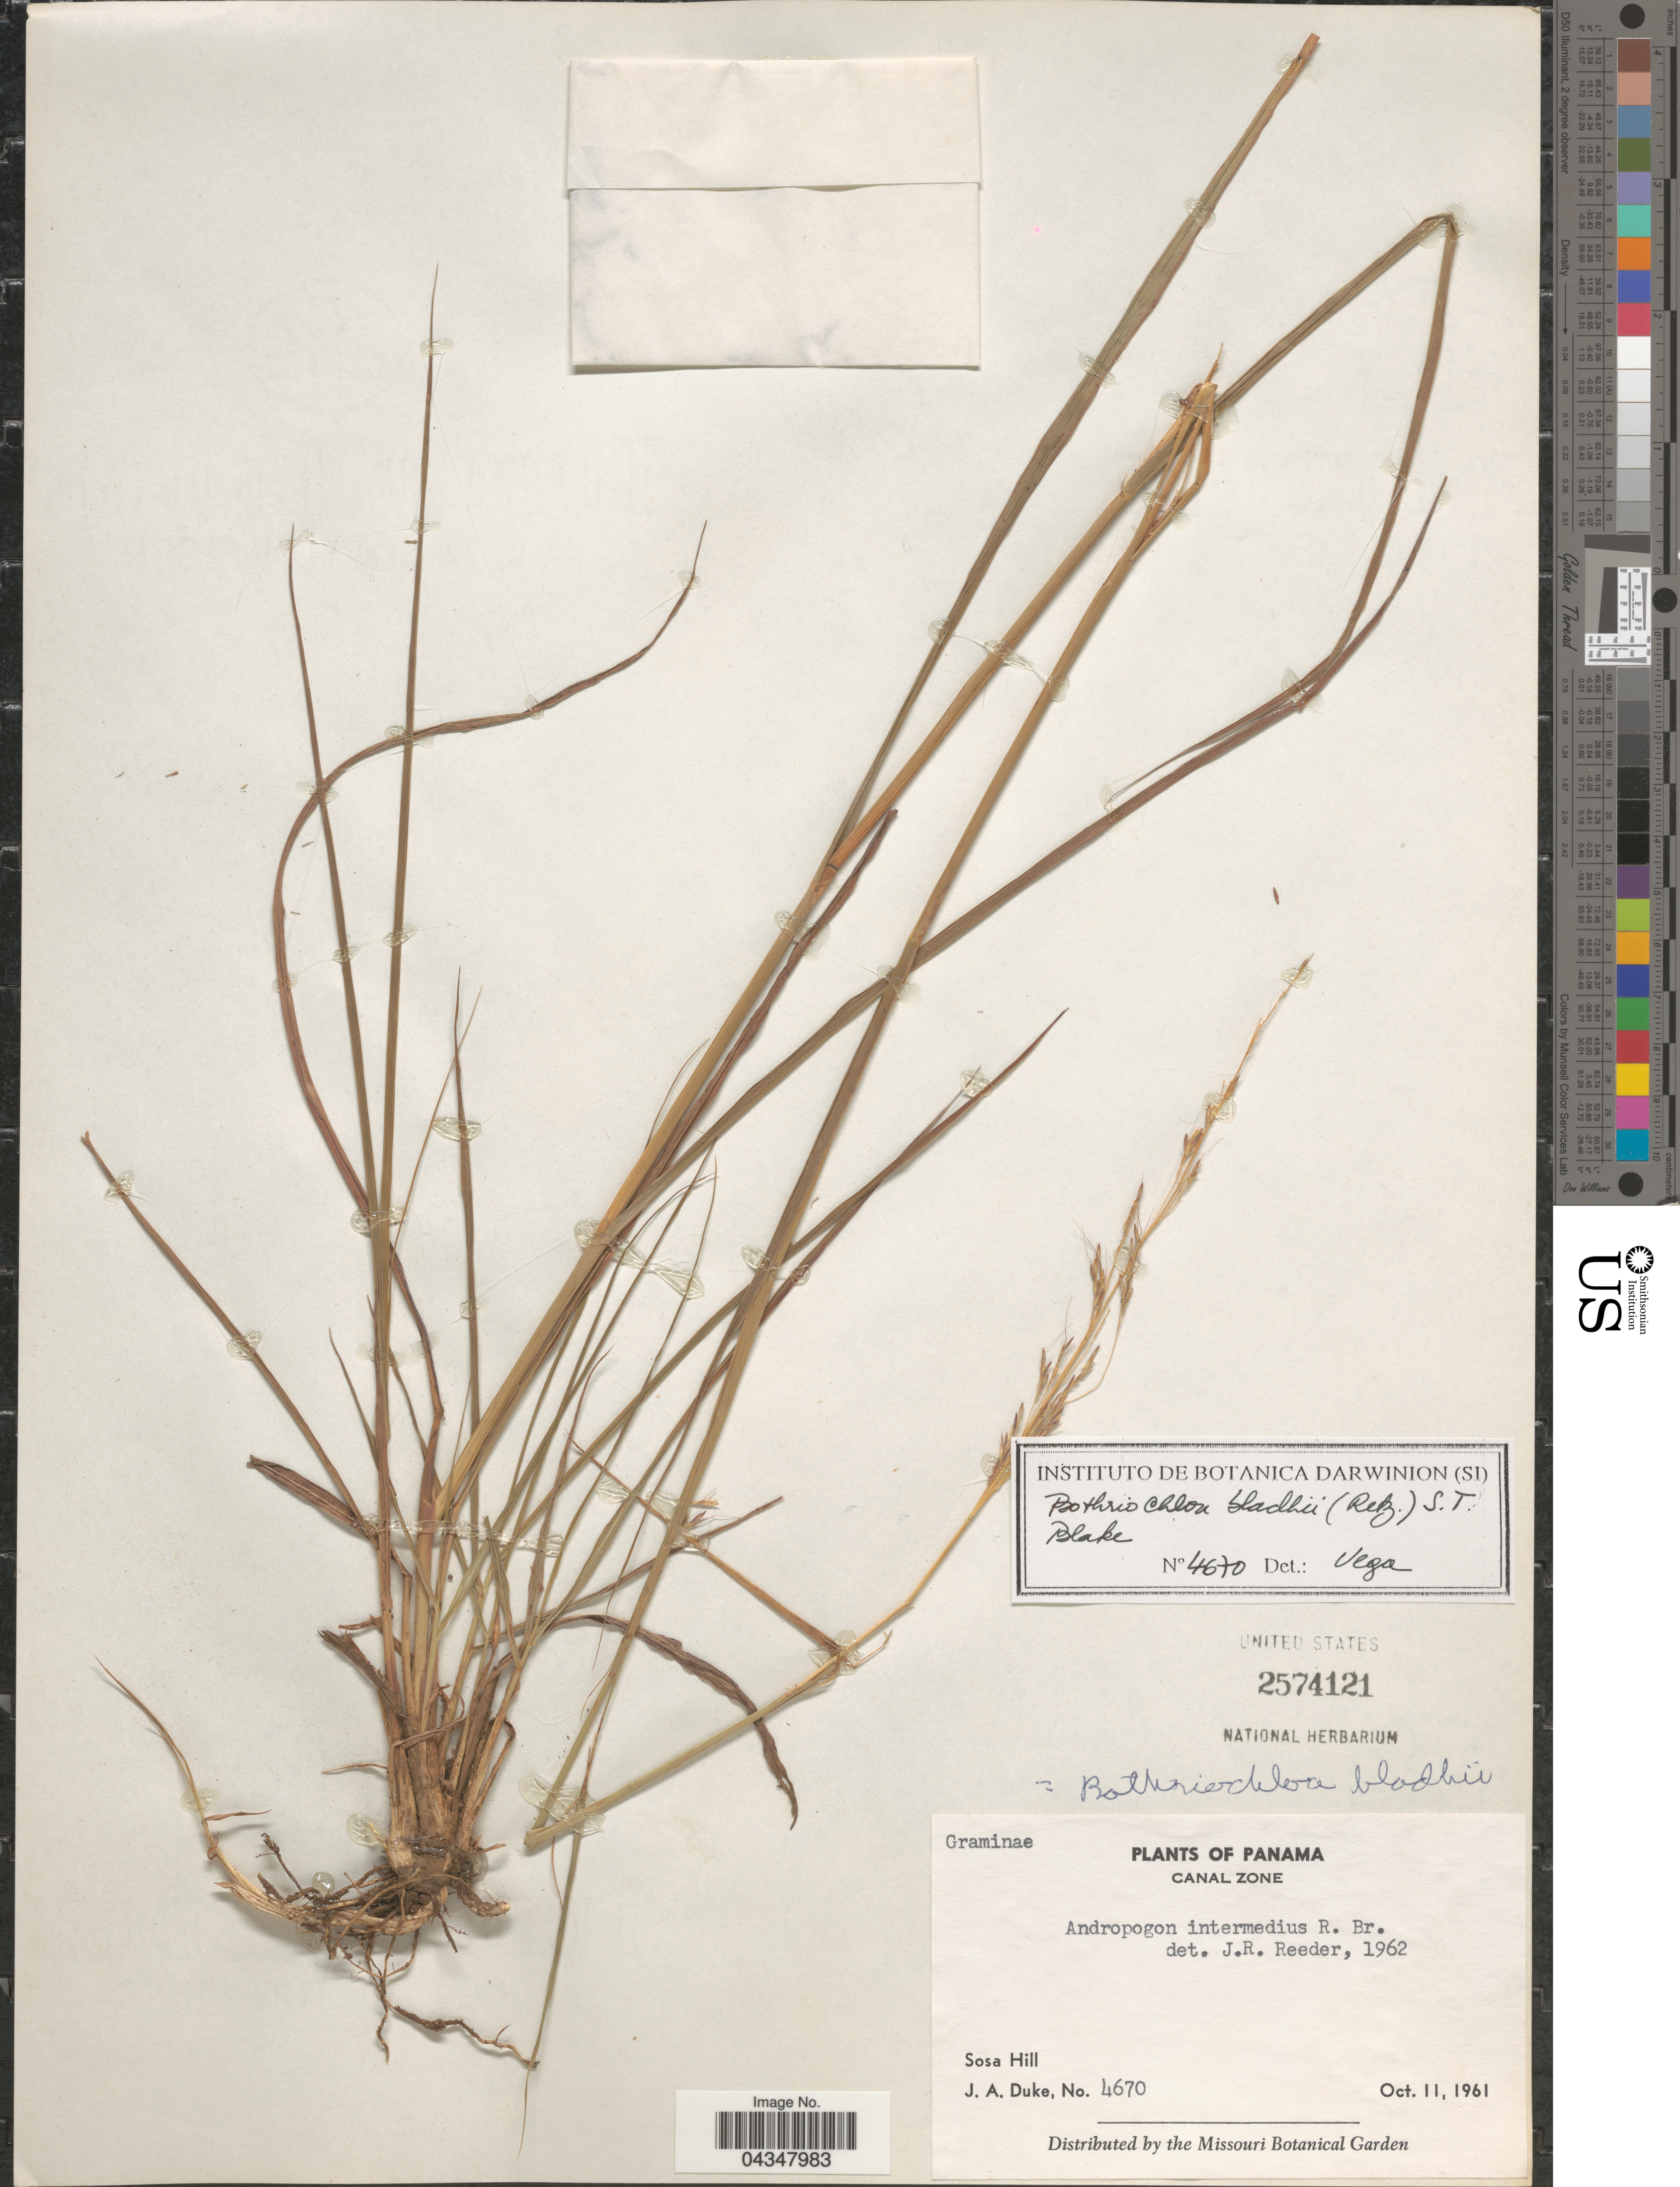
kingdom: Plantae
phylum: Tracheophyta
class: Liliopsida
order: Poales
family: Poaceae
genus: Bothriochloa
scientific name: Bothriochloa bladhii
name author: (Retz.) S.T. Blake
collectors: J. A. Duke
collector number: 4670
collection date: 1961-10-11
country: Panama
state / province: Colón / Panamá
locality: Canal Zone. Sosa Hill.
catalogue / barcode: US 2574121